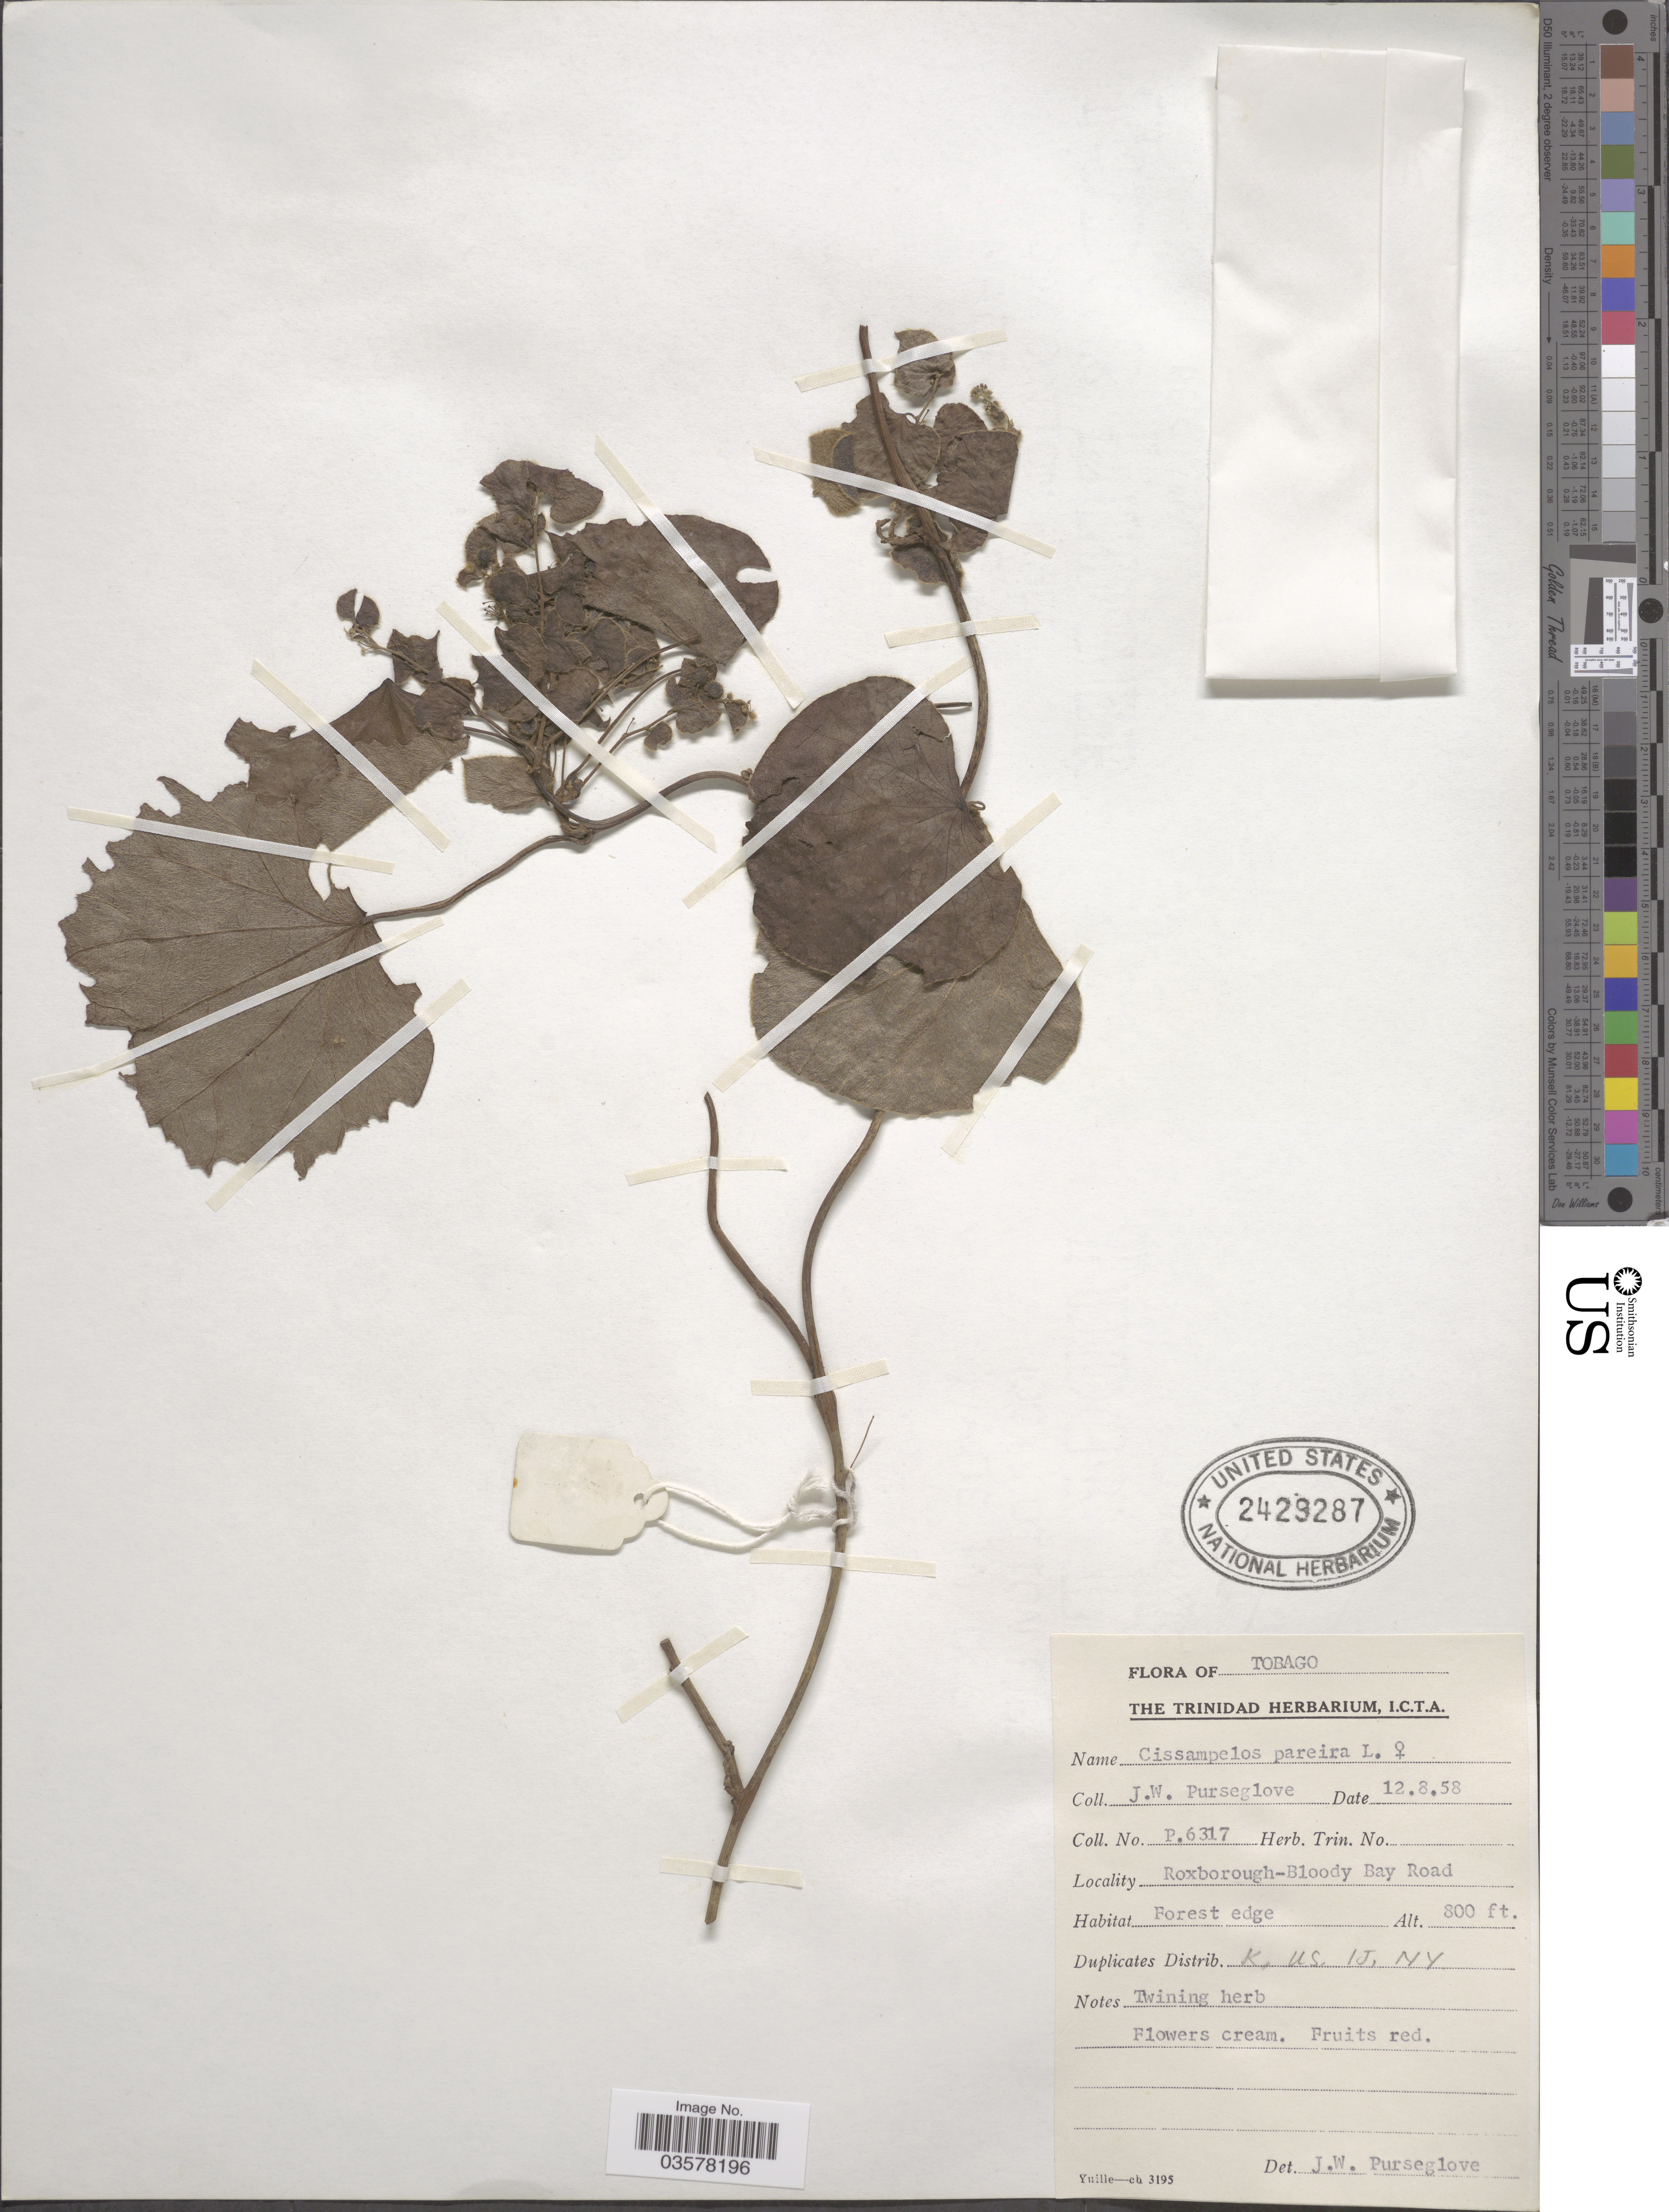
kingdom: Plantae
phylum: Tracheophyta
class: Magnoliopsida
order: Ranunculales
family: Menispermaceae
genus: Cissampelos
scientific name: Cissampelos pareira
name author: L.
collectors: J. Purseglove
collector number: P.6317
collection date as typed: Transcribed d/m/y: 12/8/58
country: Trinidad and Tobago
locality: Tobago. Roxborough-Bloody Bay Road.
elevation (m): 244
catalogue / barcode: US 2429287